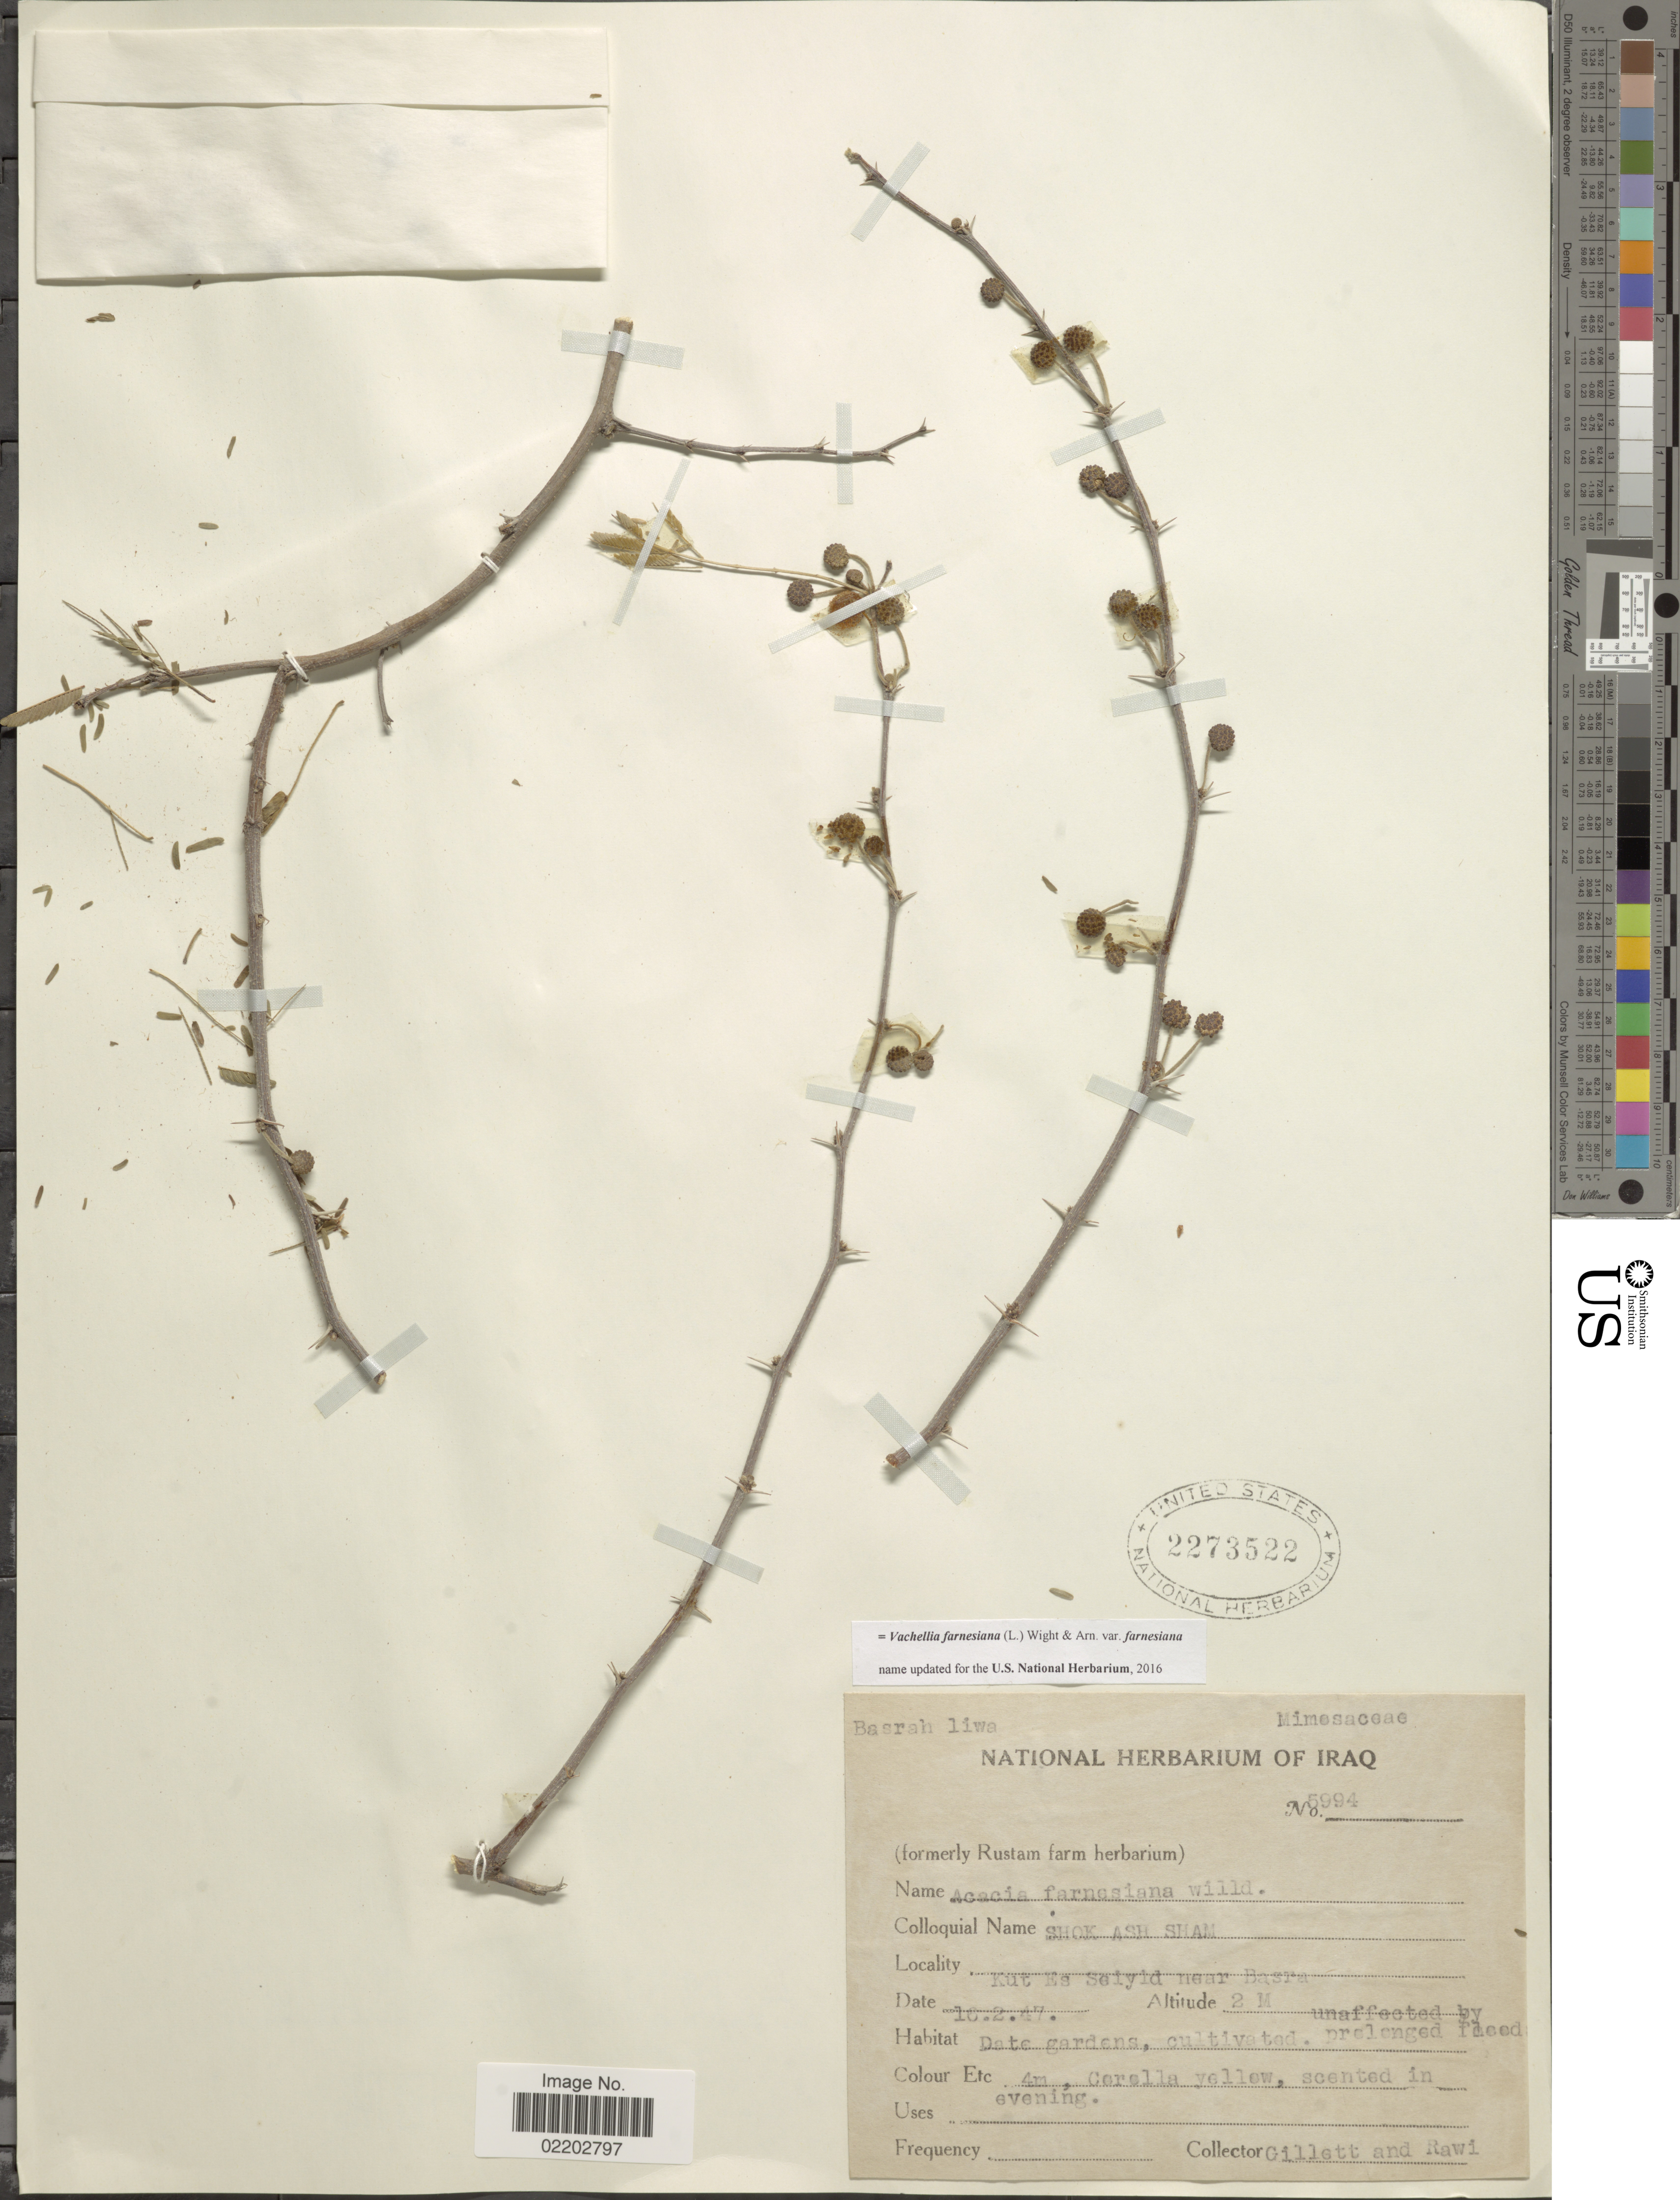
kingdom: Plantae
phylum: Tracheophyta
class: Magnoliopsida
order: Fabales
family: Fabaceae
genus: Vachellia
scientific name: Vachellia farnesiana var. farnesiana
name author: (L.) Wight & Arn.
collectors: Gillett, -- & -. Rawi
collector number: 5994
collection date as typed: Transcribed d/m/y: 16/2/47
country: Iraq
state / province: Al Basrah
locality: Basrah liwa, Kut Es Selyld near Basra, date gardens cultivated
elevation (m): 2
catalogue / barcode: US 2273522